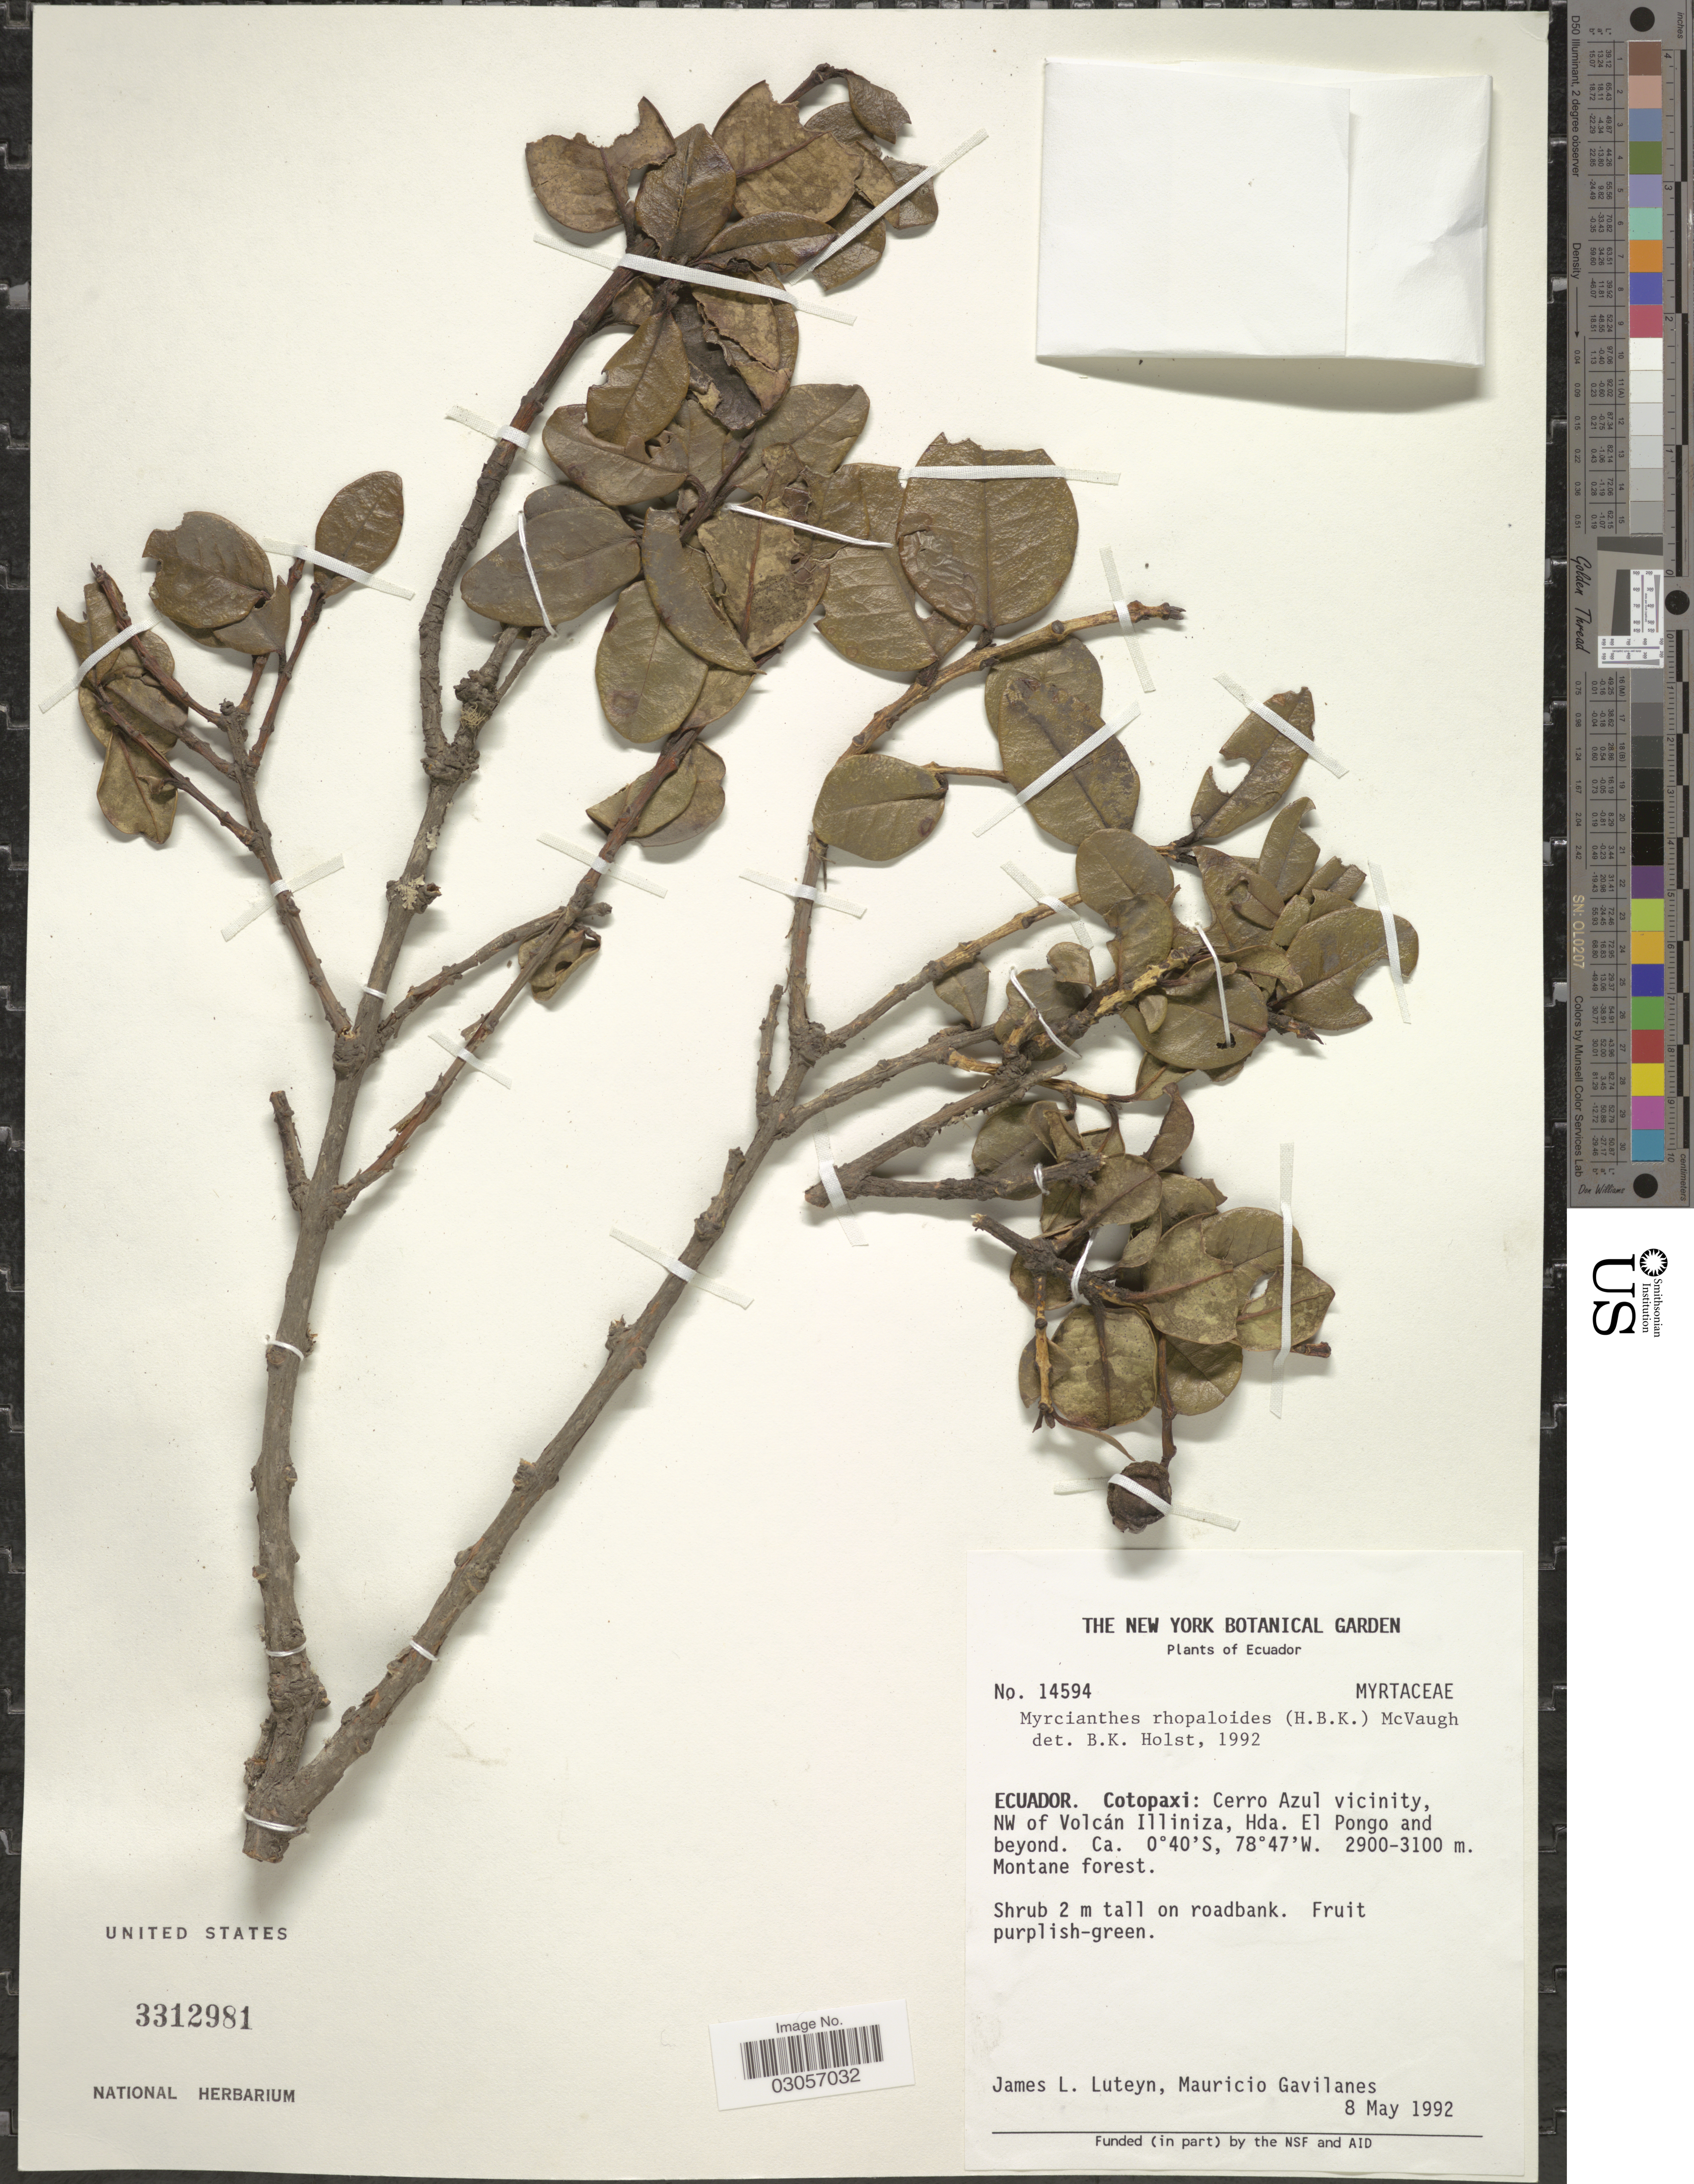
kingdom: Plantae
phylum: Tracheophyta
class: Magnoliopsida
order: Myrtales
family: Myrtaceae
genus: Myrcianthes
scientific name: Myrcianthes rhopaloides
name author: (Kunth) McVaugh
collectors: J. Luteyn & M. Gavilanes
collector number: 14594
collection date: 1992-05-08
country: Ecuador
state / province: Cotopaxi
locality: Cerro Azul vicinity, NW of Volcán Illiniza, Hda. El Pongo and beyond.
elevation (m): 2900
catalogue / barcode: US 3312981